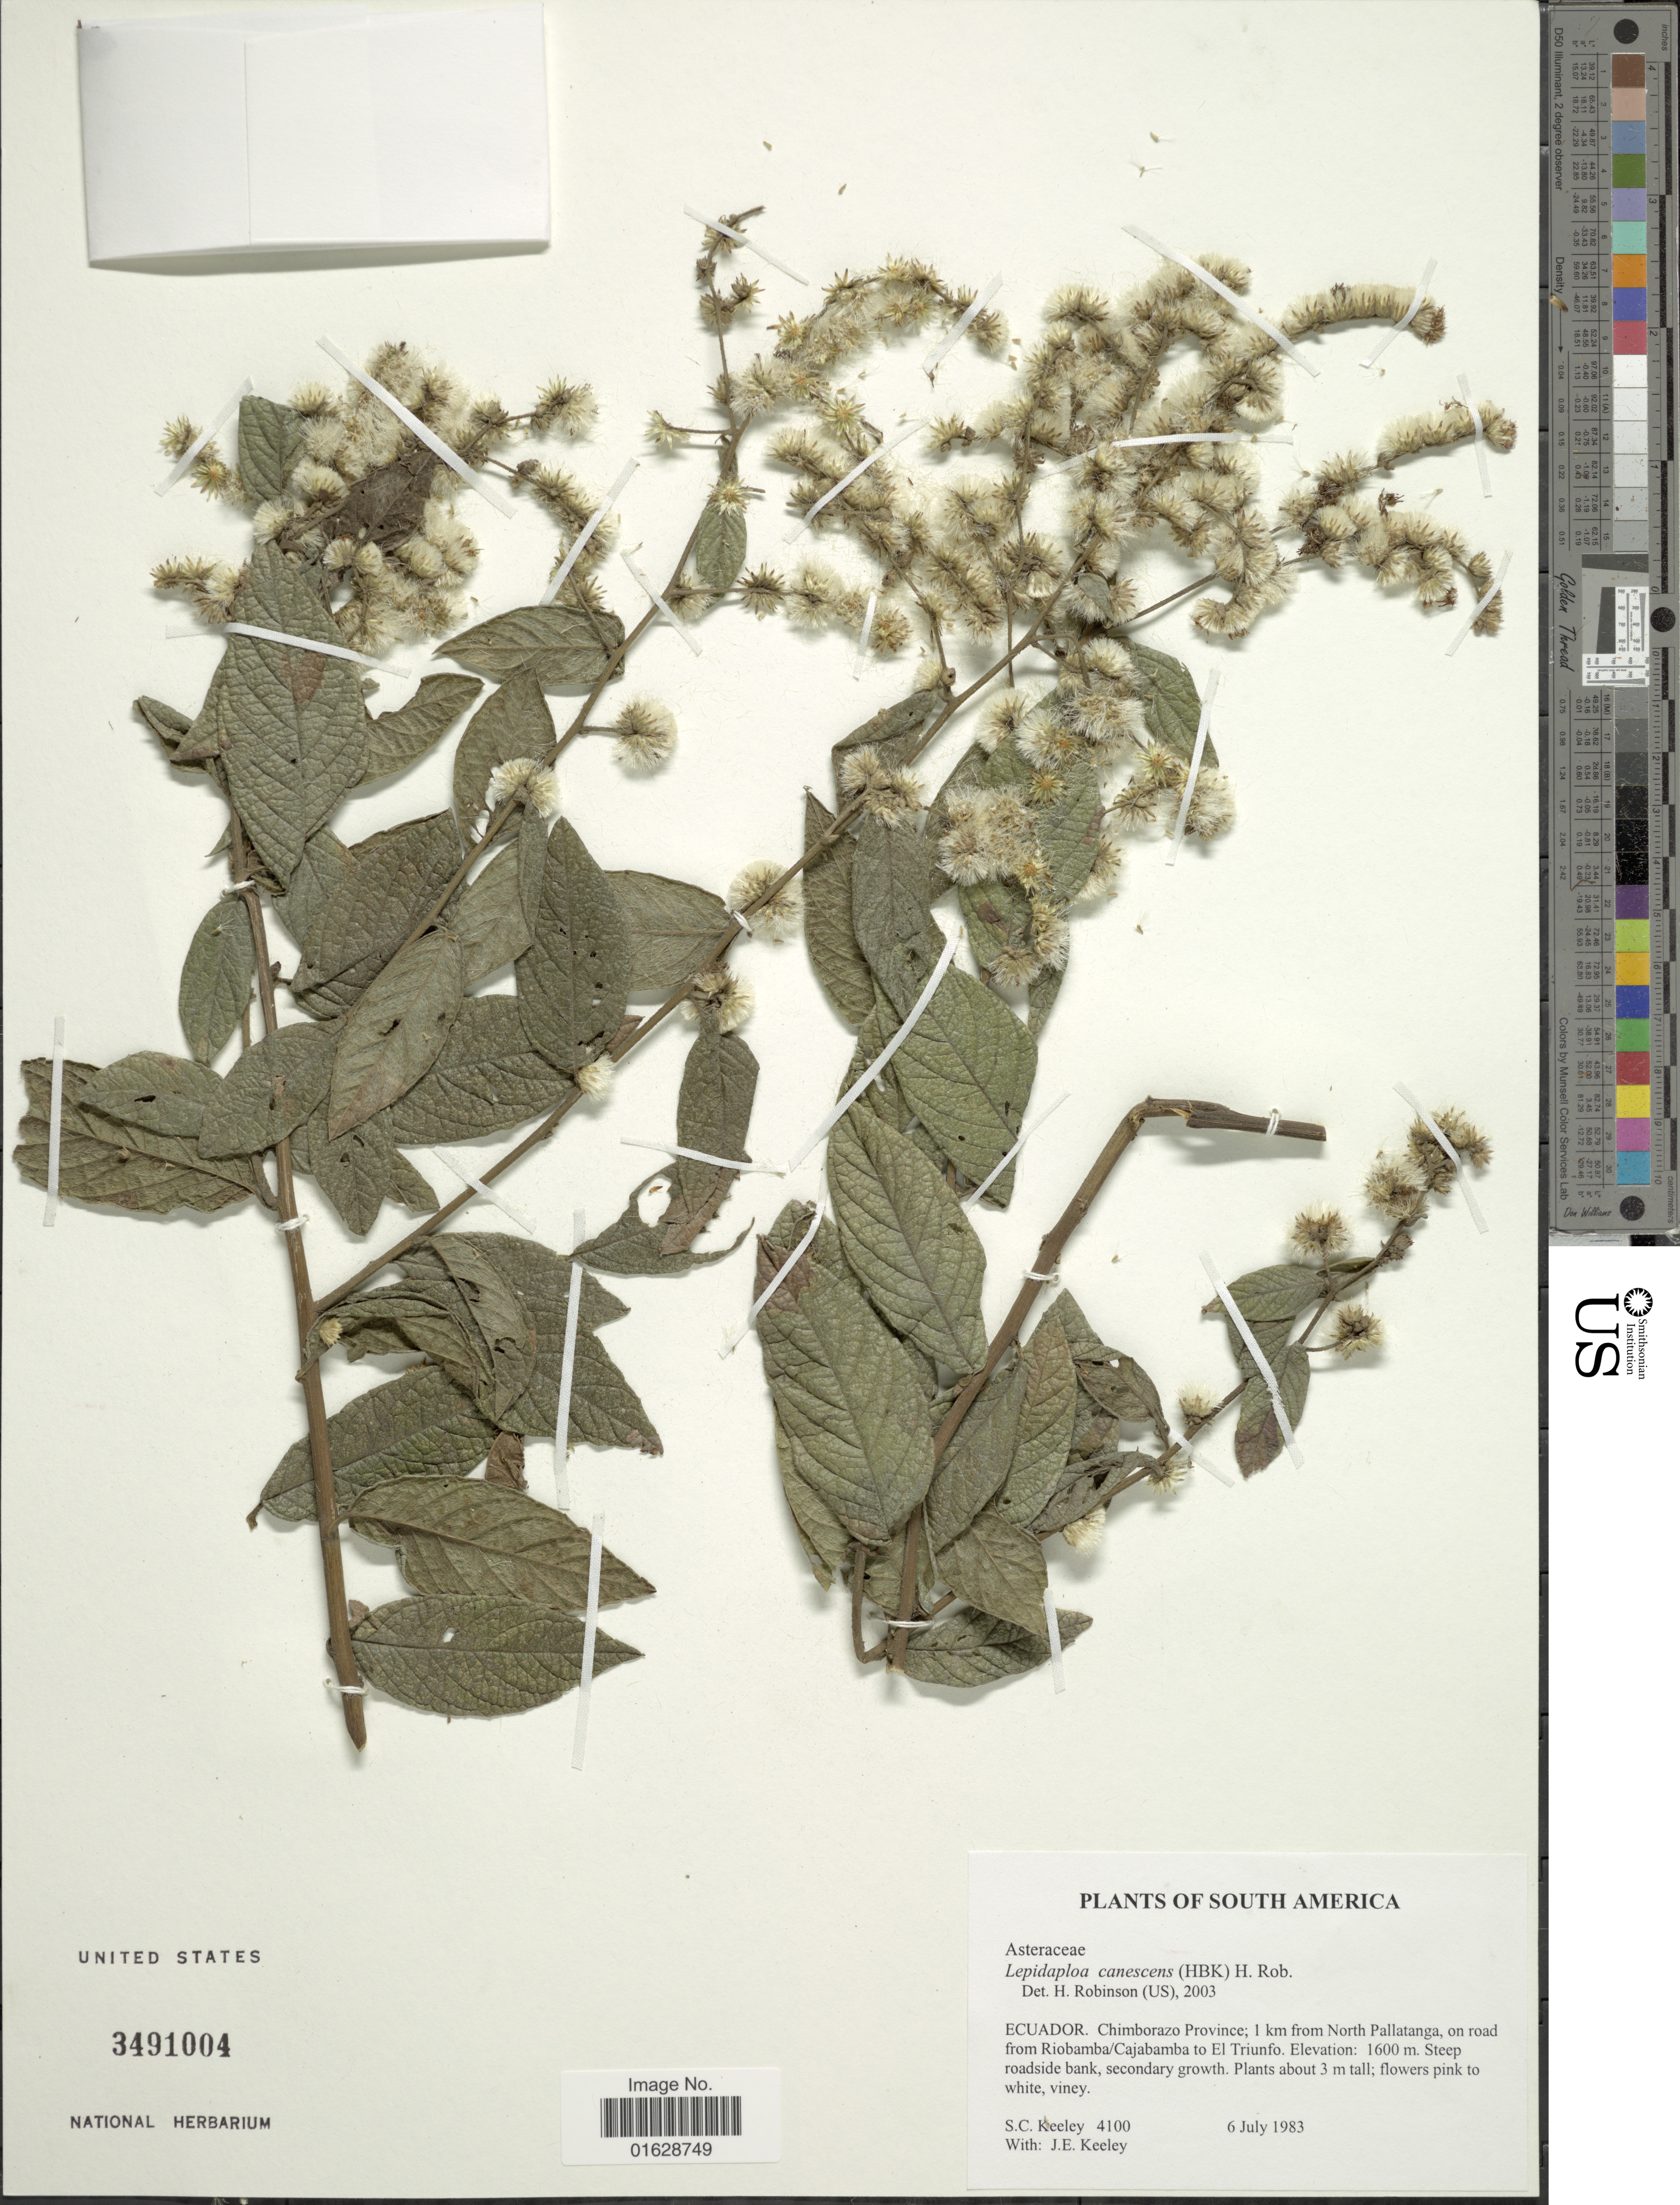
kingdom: Plantae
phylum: Tracheophyta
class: Magnoliopsida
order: Asterales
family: Asteraceae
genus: Lepidaploa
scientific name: Lepidaploa canescens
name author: (Kunth) H. Rob.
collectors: S. C. Keeley & J. E. Keeley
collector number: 4100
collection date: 1983-07-06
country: Ecuador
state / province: Chimborazo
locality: Chimborazo Province; 1 km from North Pallatanga, on road from Riobamba/Cajabamba to El Triunfo.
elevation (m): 1600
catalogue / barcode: US 3491104